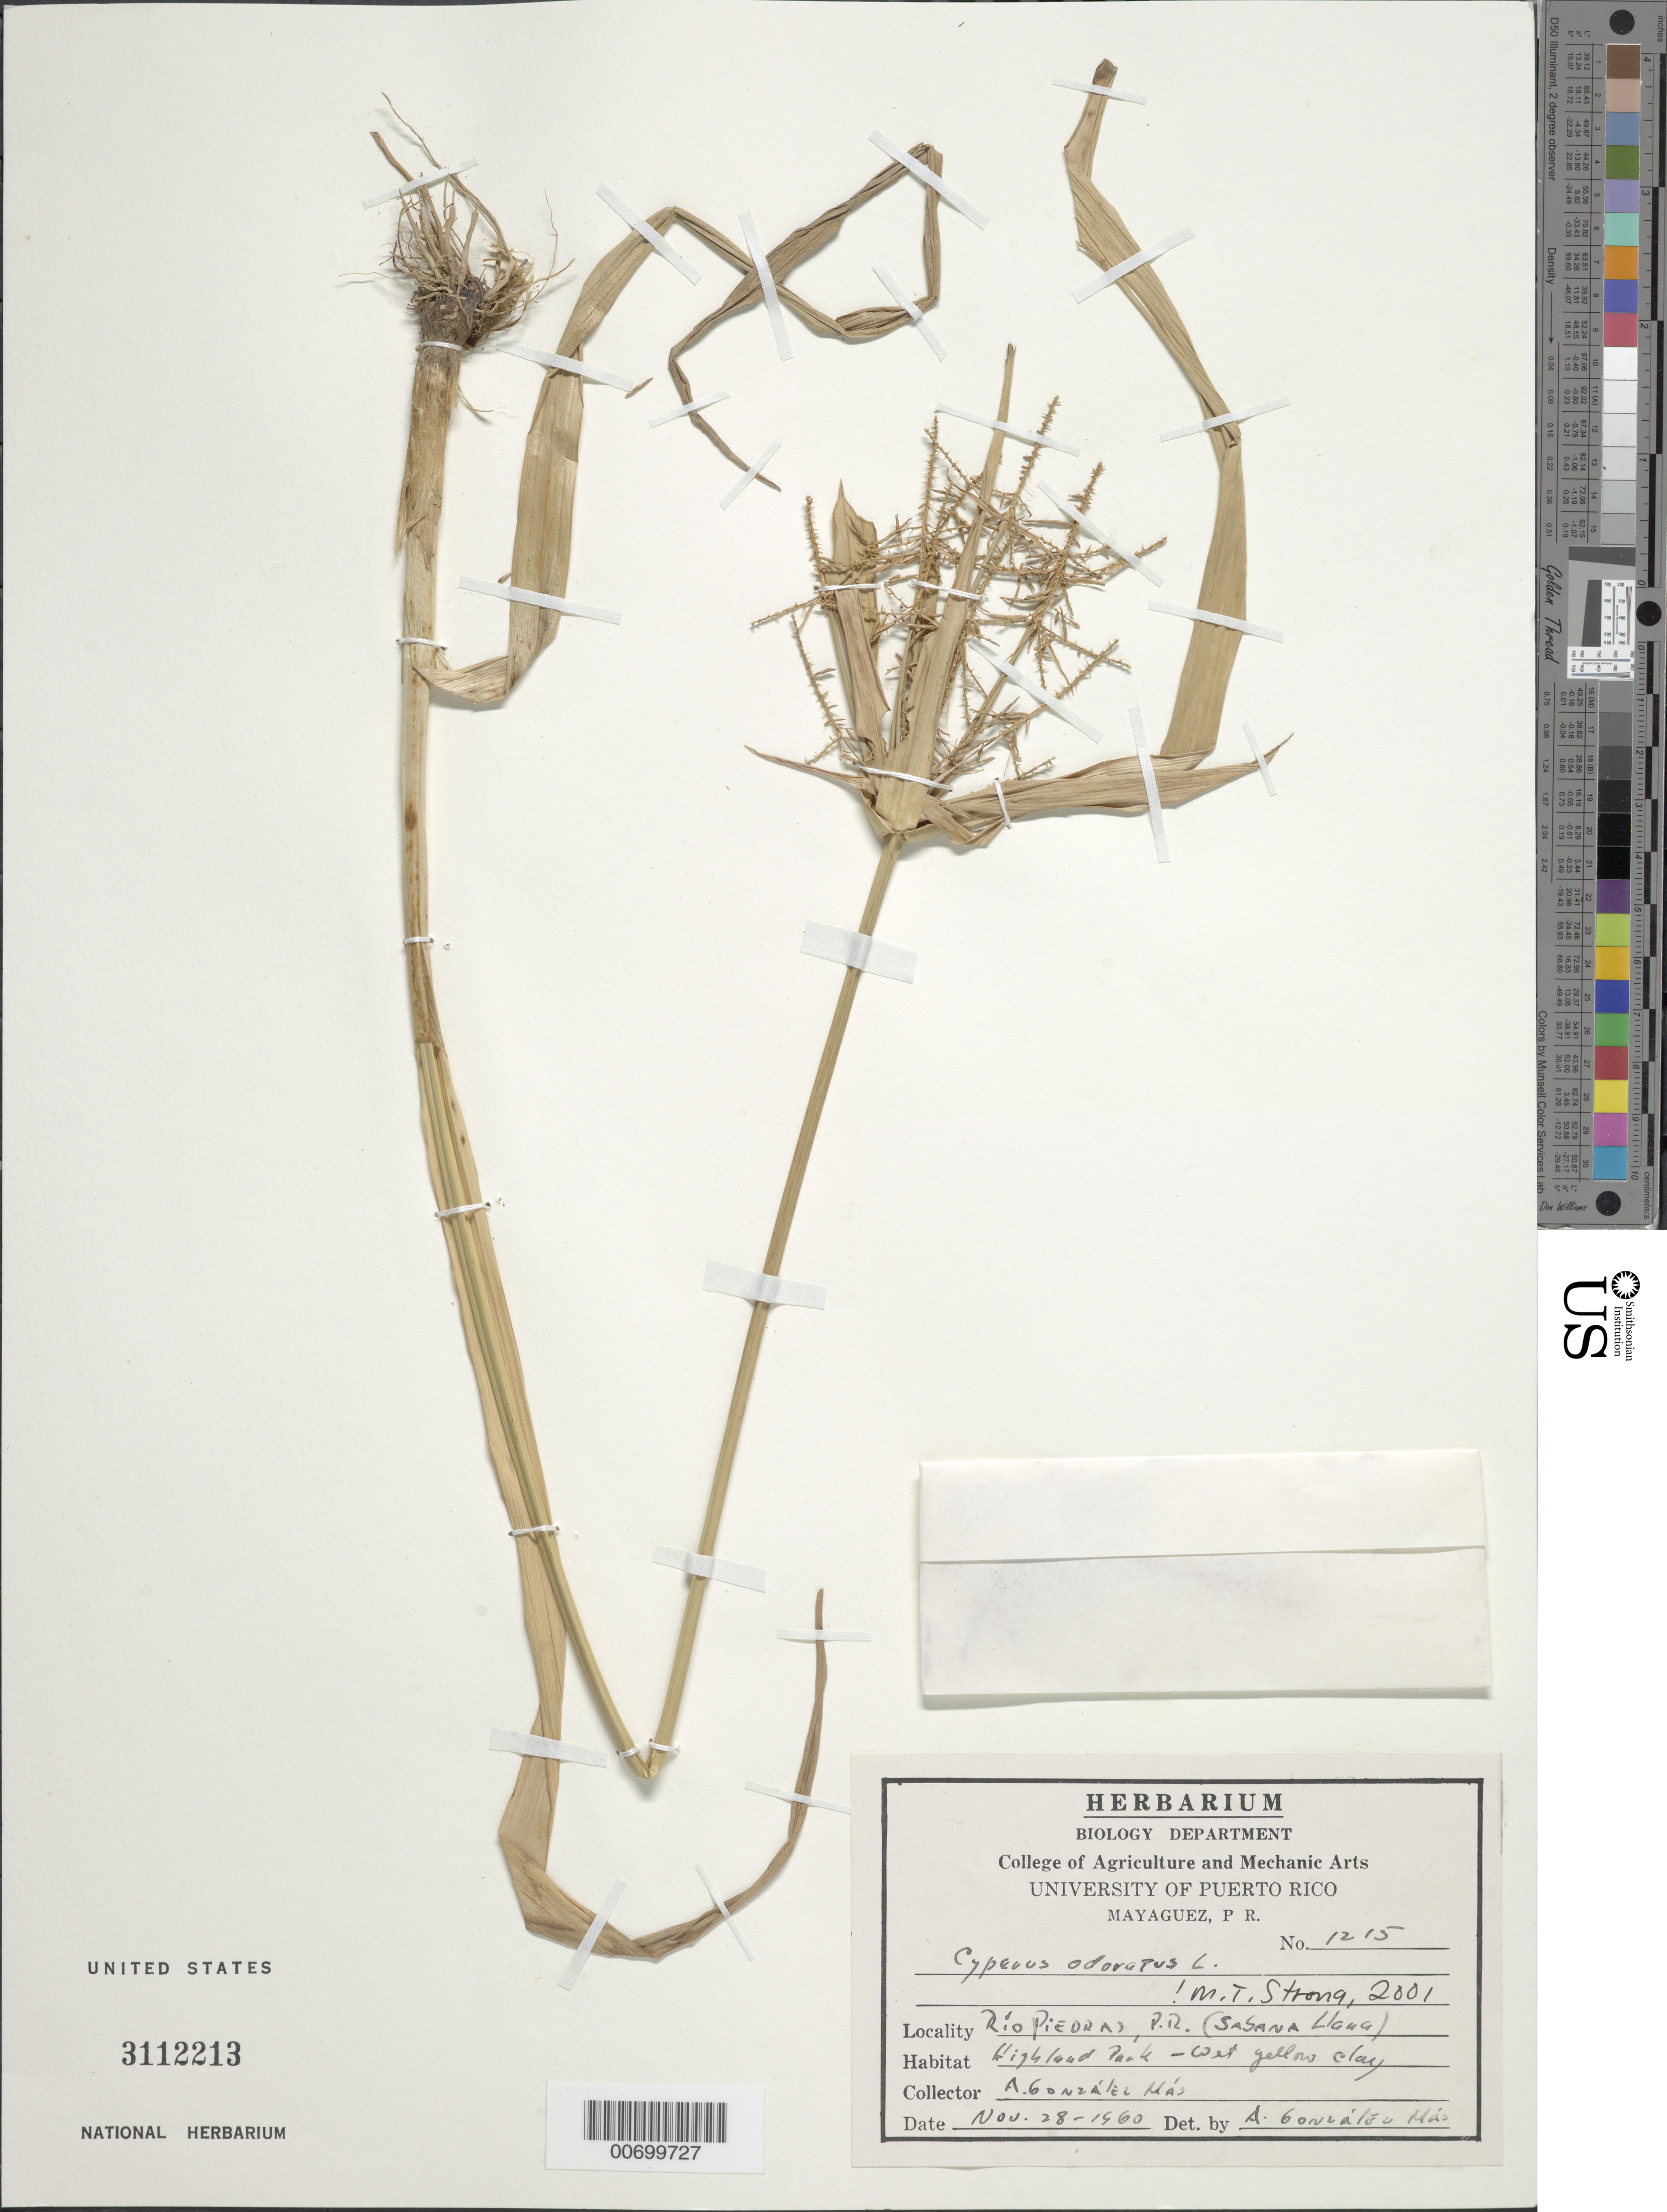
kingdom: Plantae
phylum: Tracheophyta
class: Liliopsida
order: Poales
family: Cyperaceae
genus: Cyperus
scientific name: Cyperus odoratus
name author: L.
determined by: Strong, M. T., (US), Smithsonian Institution - National Museum of Natural History (UNITED STATES)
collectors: A. González Más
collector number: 1215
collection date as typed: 28 Nov 1960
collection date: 1960-11-28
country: Puerto Rico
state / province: San Juan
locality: Río Piedras: Sabana Llana, Highland Park.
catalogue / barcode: US 3112213